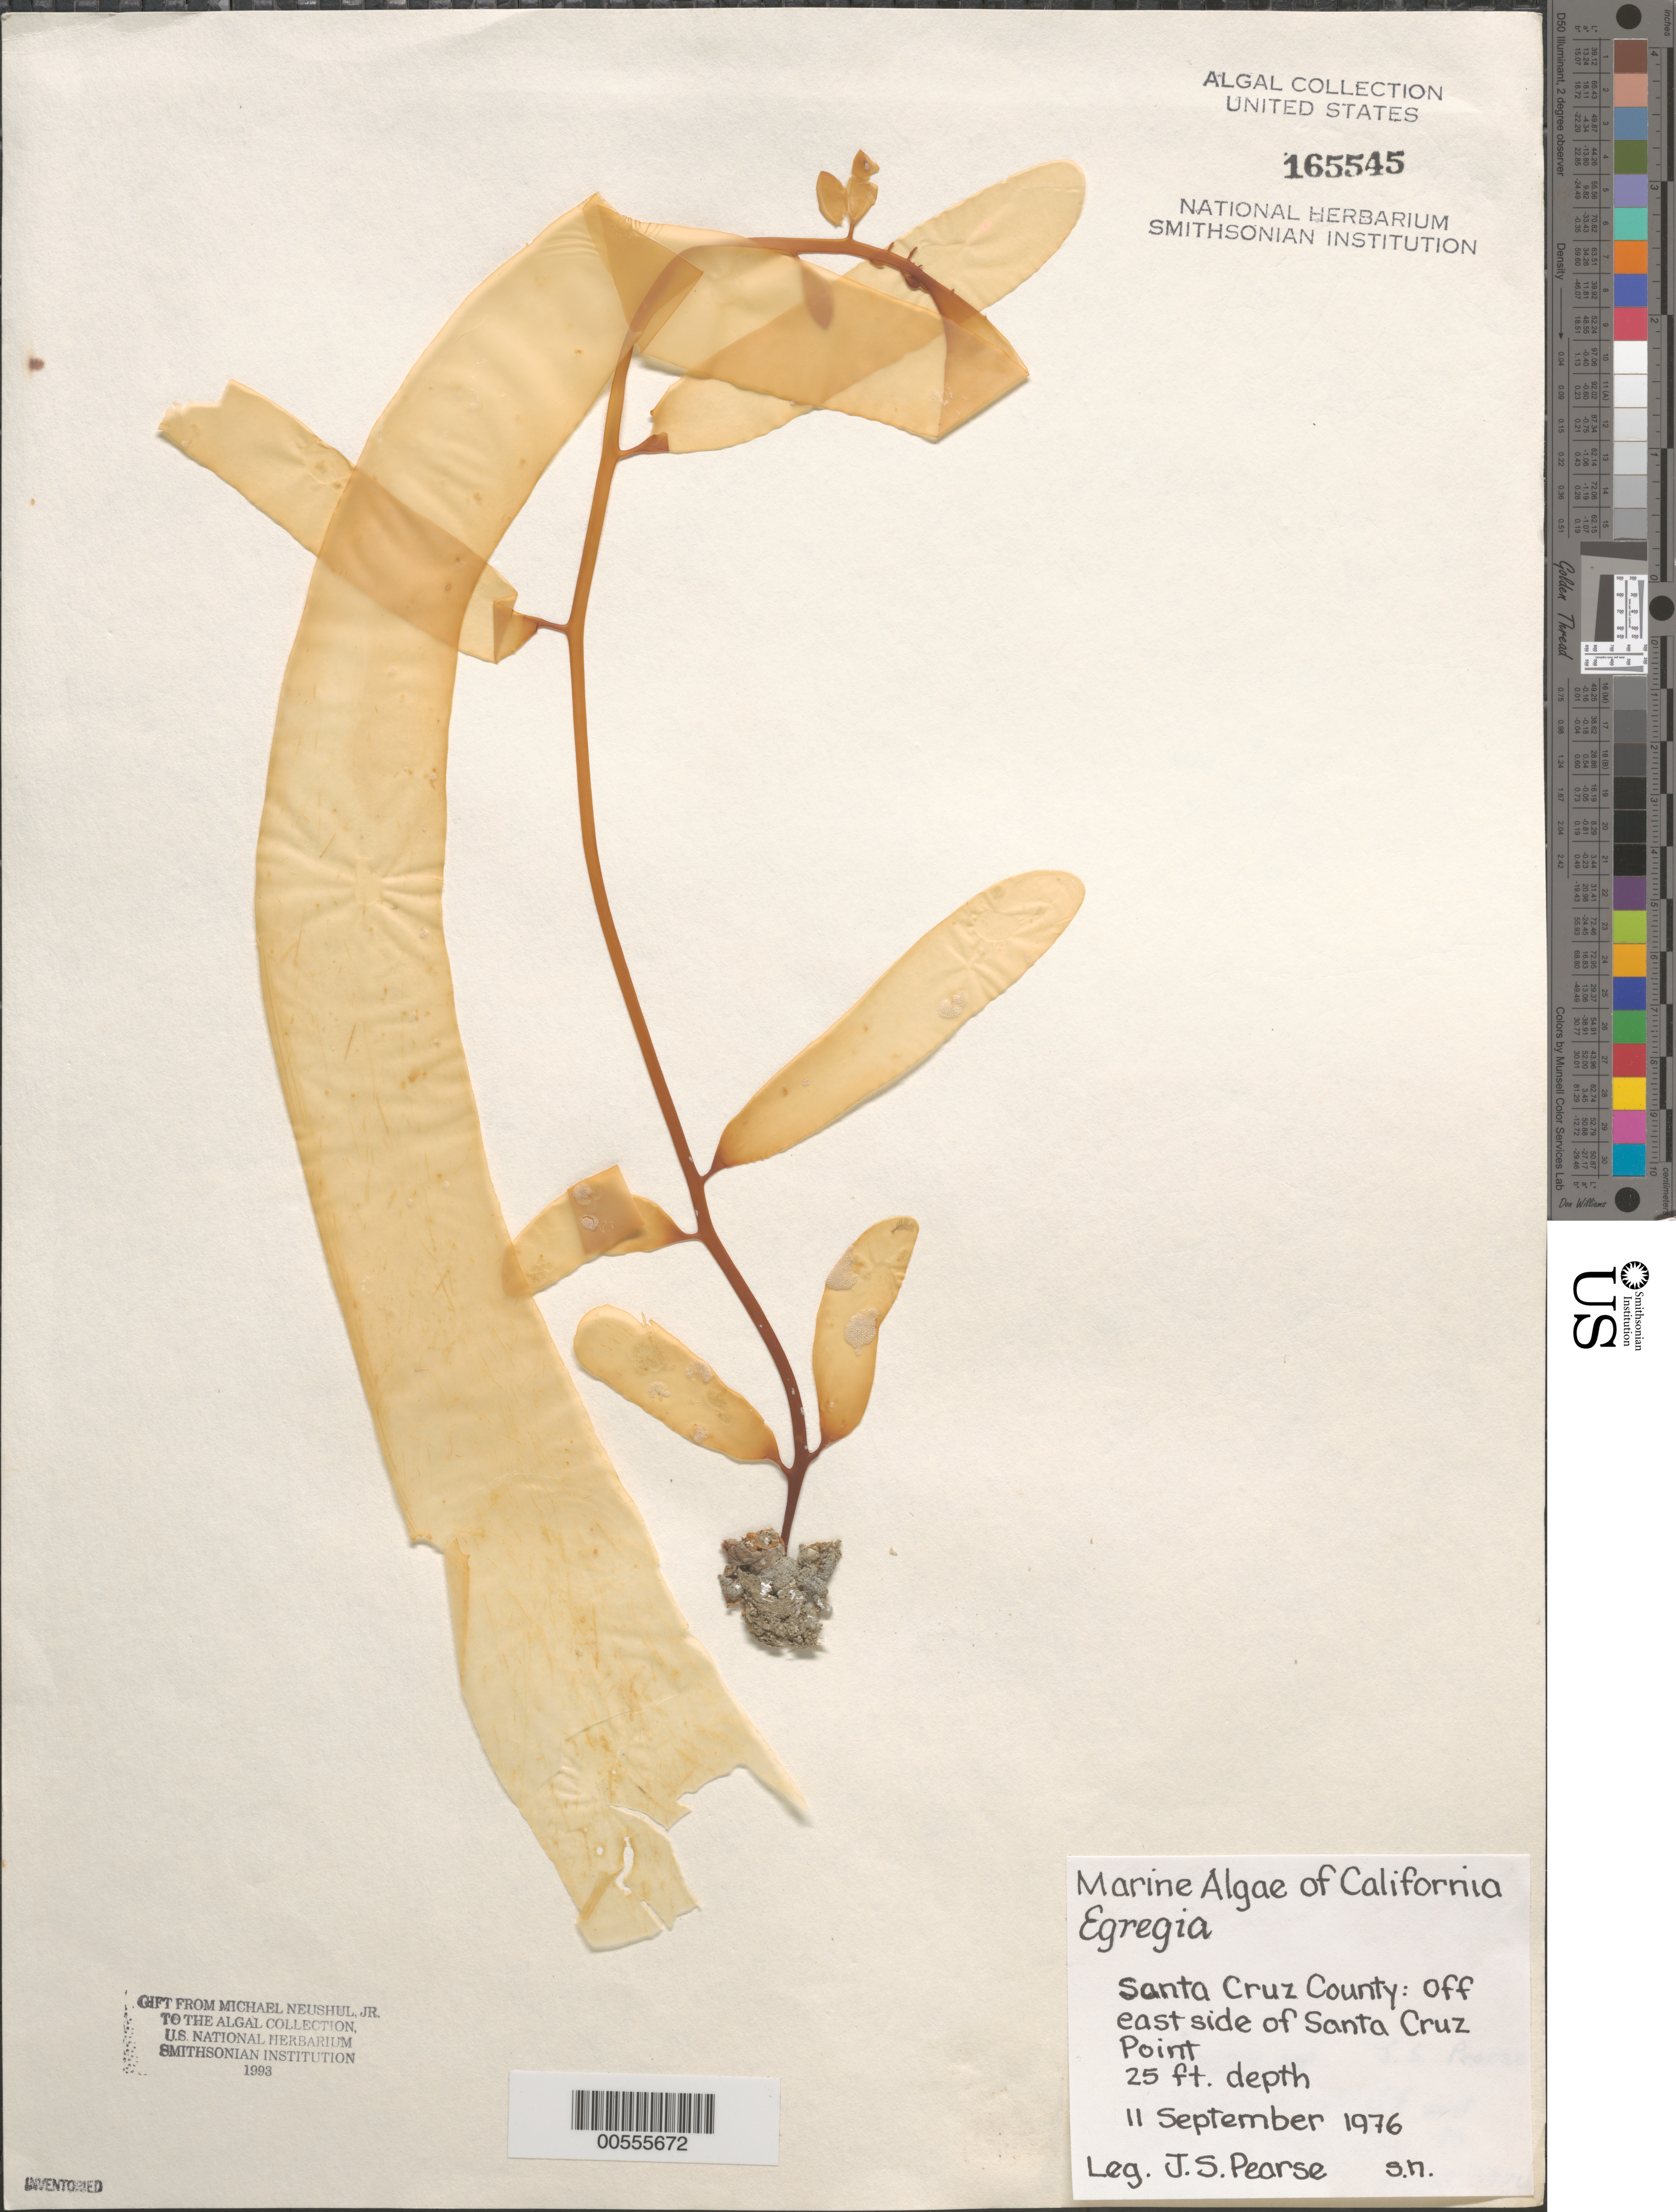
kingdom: Chromista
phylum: Ochrophyta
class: Phaeophyceae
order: Laminariales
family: Lessoniaceae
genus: Egregia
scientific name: Egregia sp.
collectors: J. Pearse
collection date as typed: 11 Sep 1976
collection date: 1976-09-11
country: United States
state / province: California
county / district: Santa Cruz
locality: Off Santa Cruz Point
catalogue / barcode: US 165545